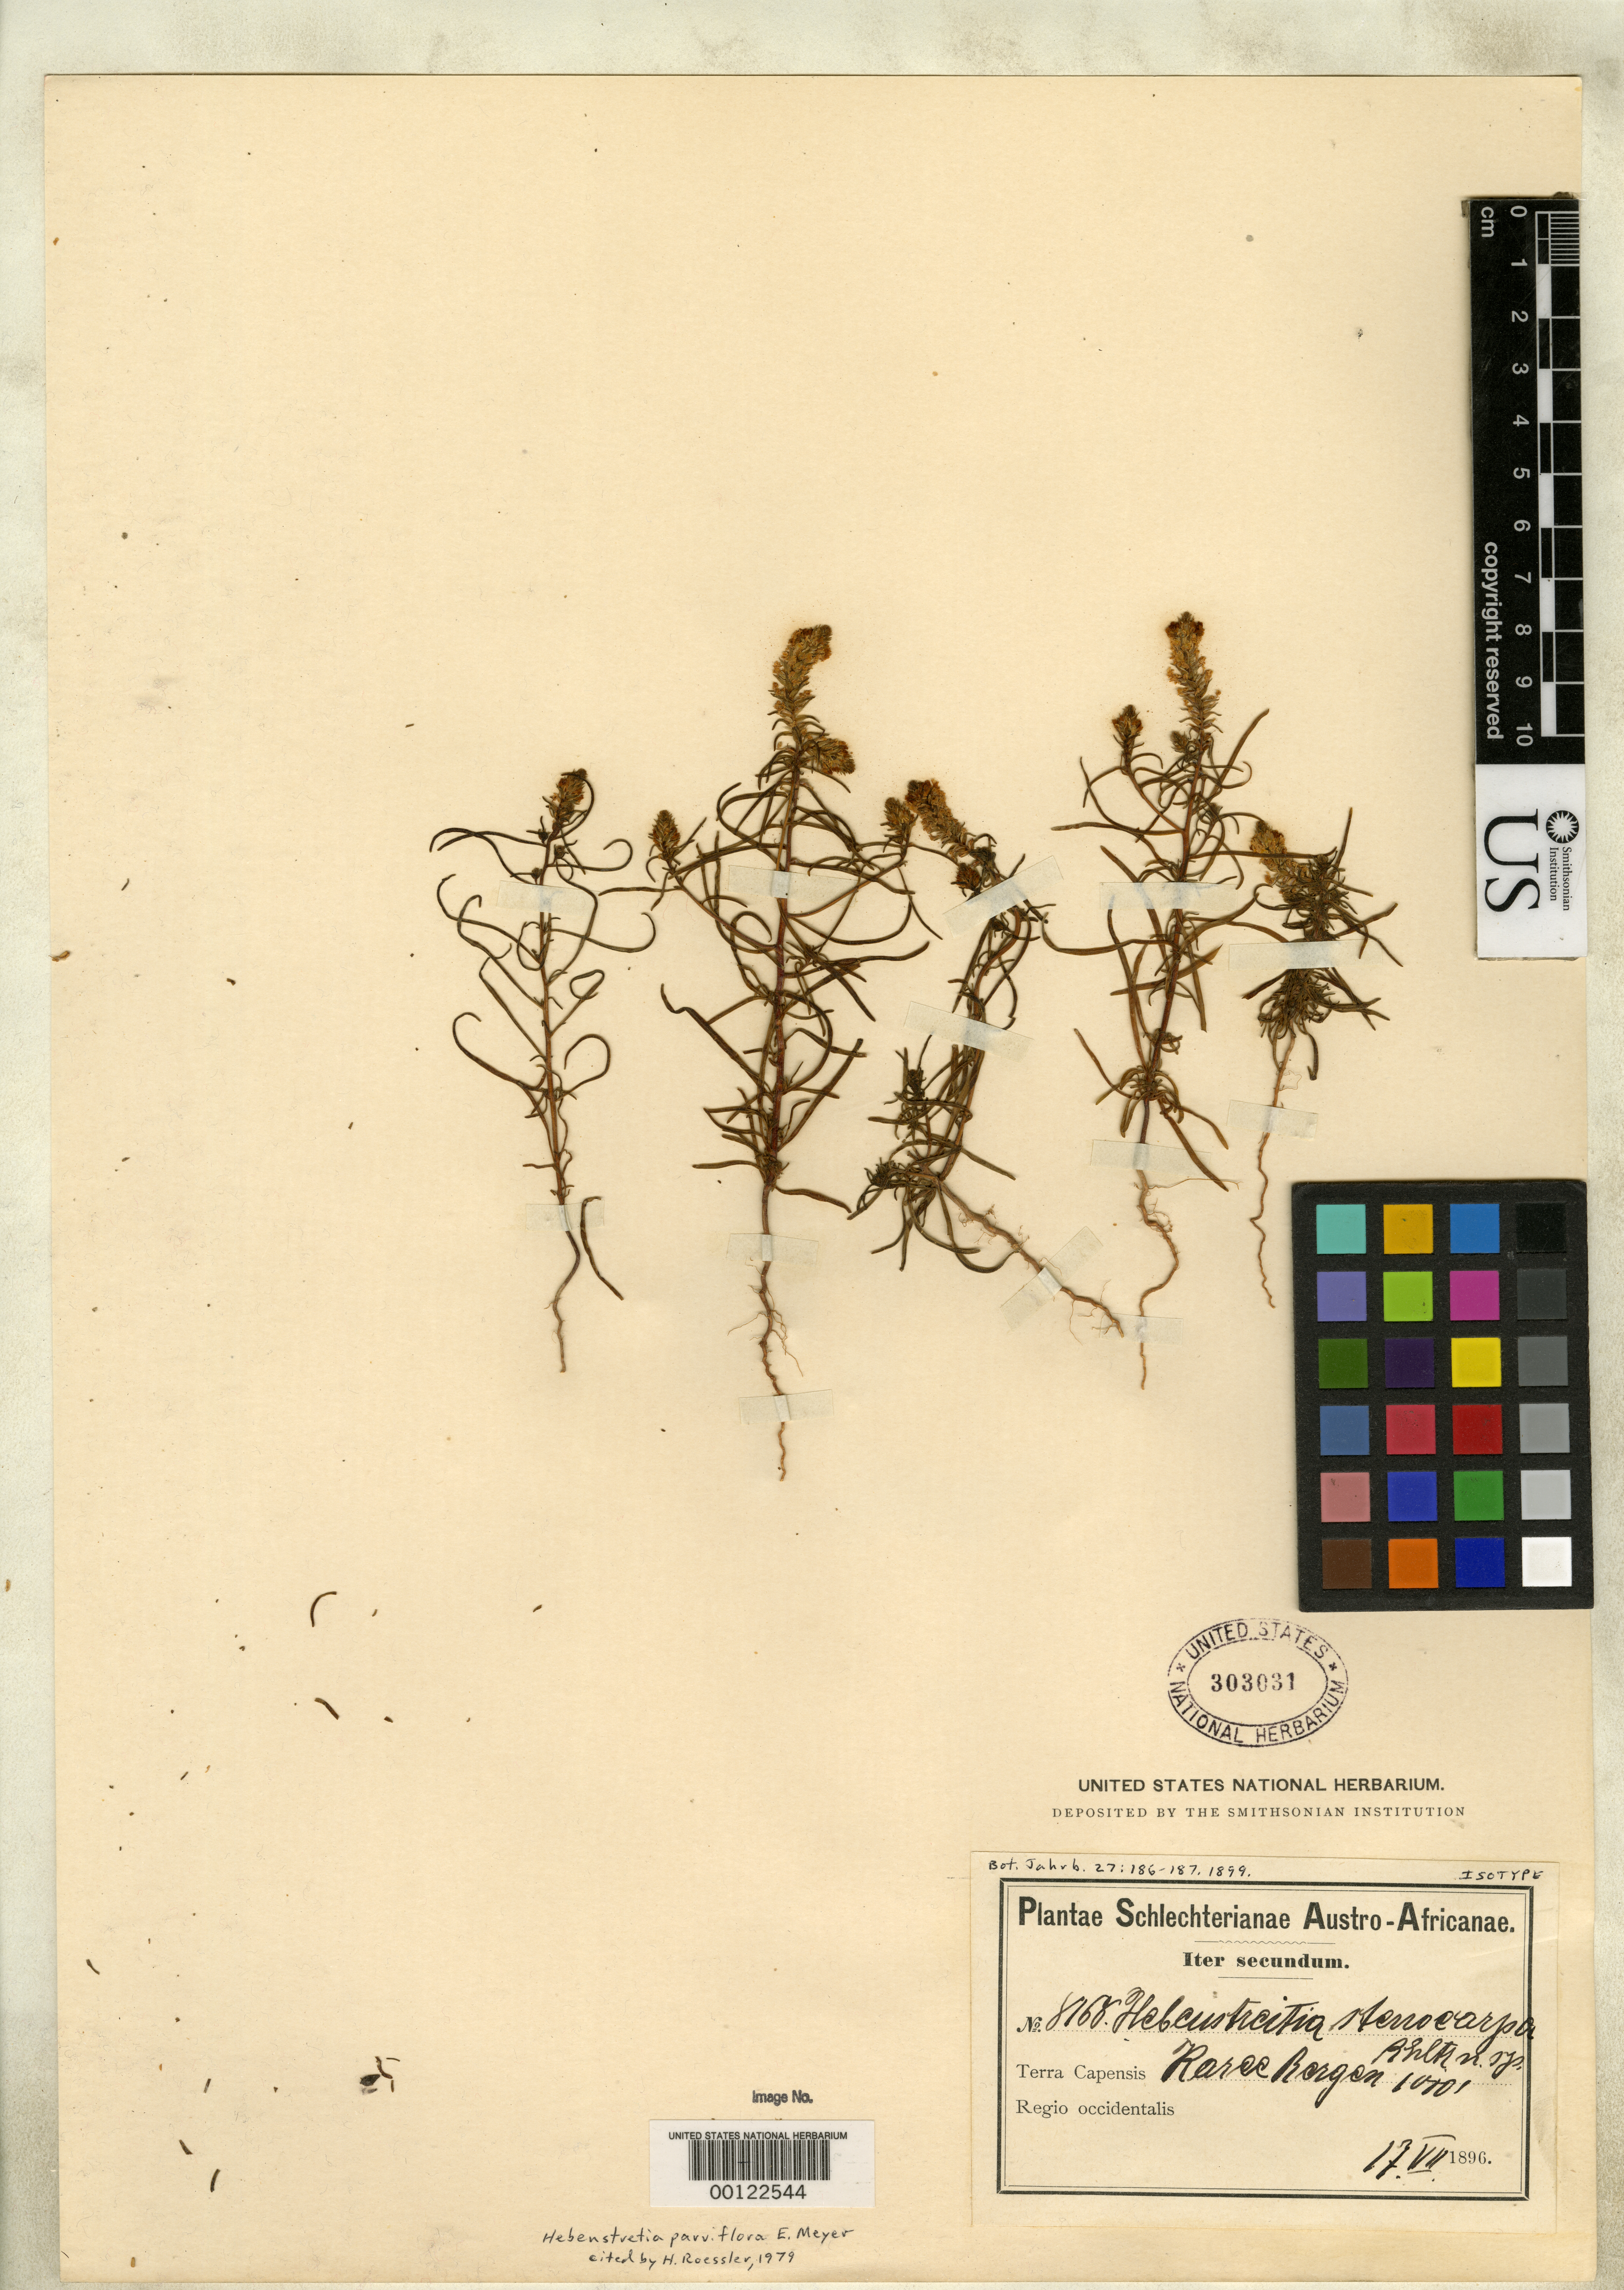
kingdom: Plantae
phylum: Tracheophyta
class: Magnoliopsida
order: Lamiales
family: Scrophulariaceae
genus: Hebenstretia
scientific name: Hebenstretia stenocarpa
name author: Schltr.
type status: Isotype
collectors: F. R. R. Schlechter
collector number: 8168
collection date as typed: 17 Jul 1896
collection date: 1896-07-17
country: South Africa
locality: Raree Bergen.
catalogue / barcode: US 303031